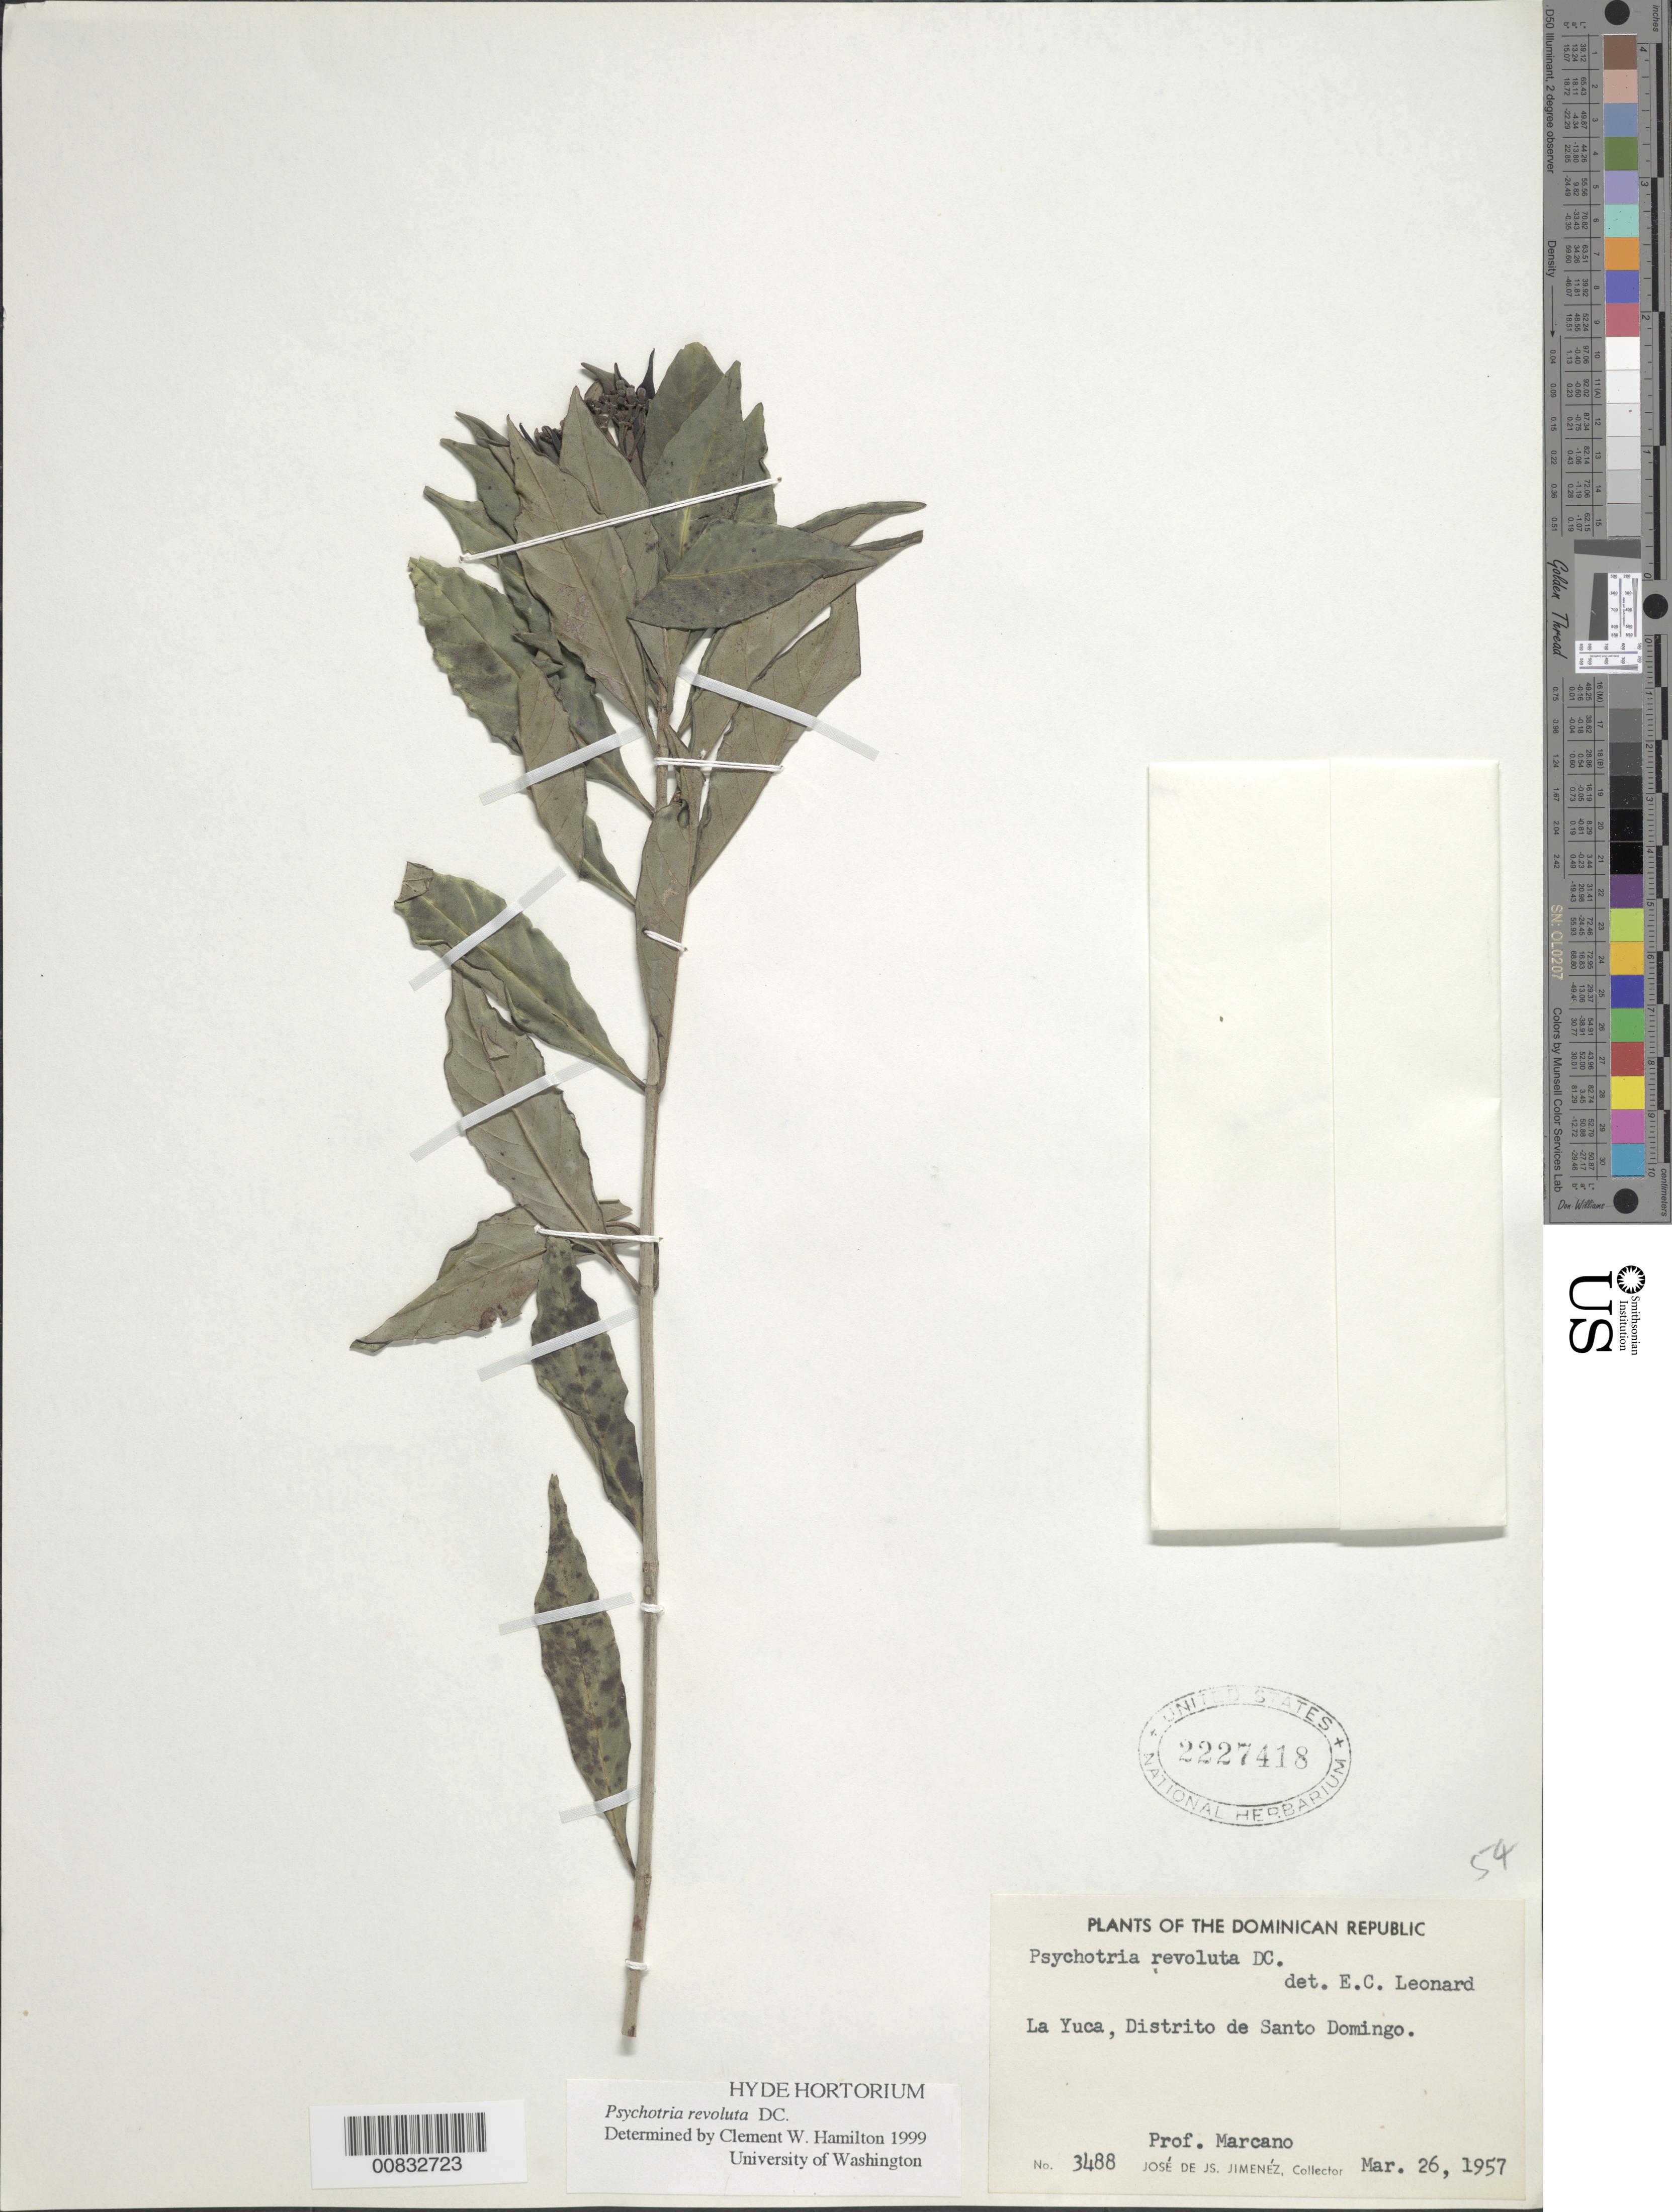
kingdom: Plantae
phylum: Tracheophyta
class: Magnoliopsida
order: Gentianales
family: Rubiaceae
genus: Psychotria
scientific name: Psychotria revoluta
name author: DC.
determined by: Hamilton, C. W.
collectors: J. J. Jiménez Almonte & E. J. Marcano F.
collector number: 3488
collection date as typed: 26 Mar 1957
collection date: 1957-03-26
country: Dominican Republic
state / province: Distrito Nacional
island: Hispaniola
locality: La Yuca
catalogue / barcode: US 2227418